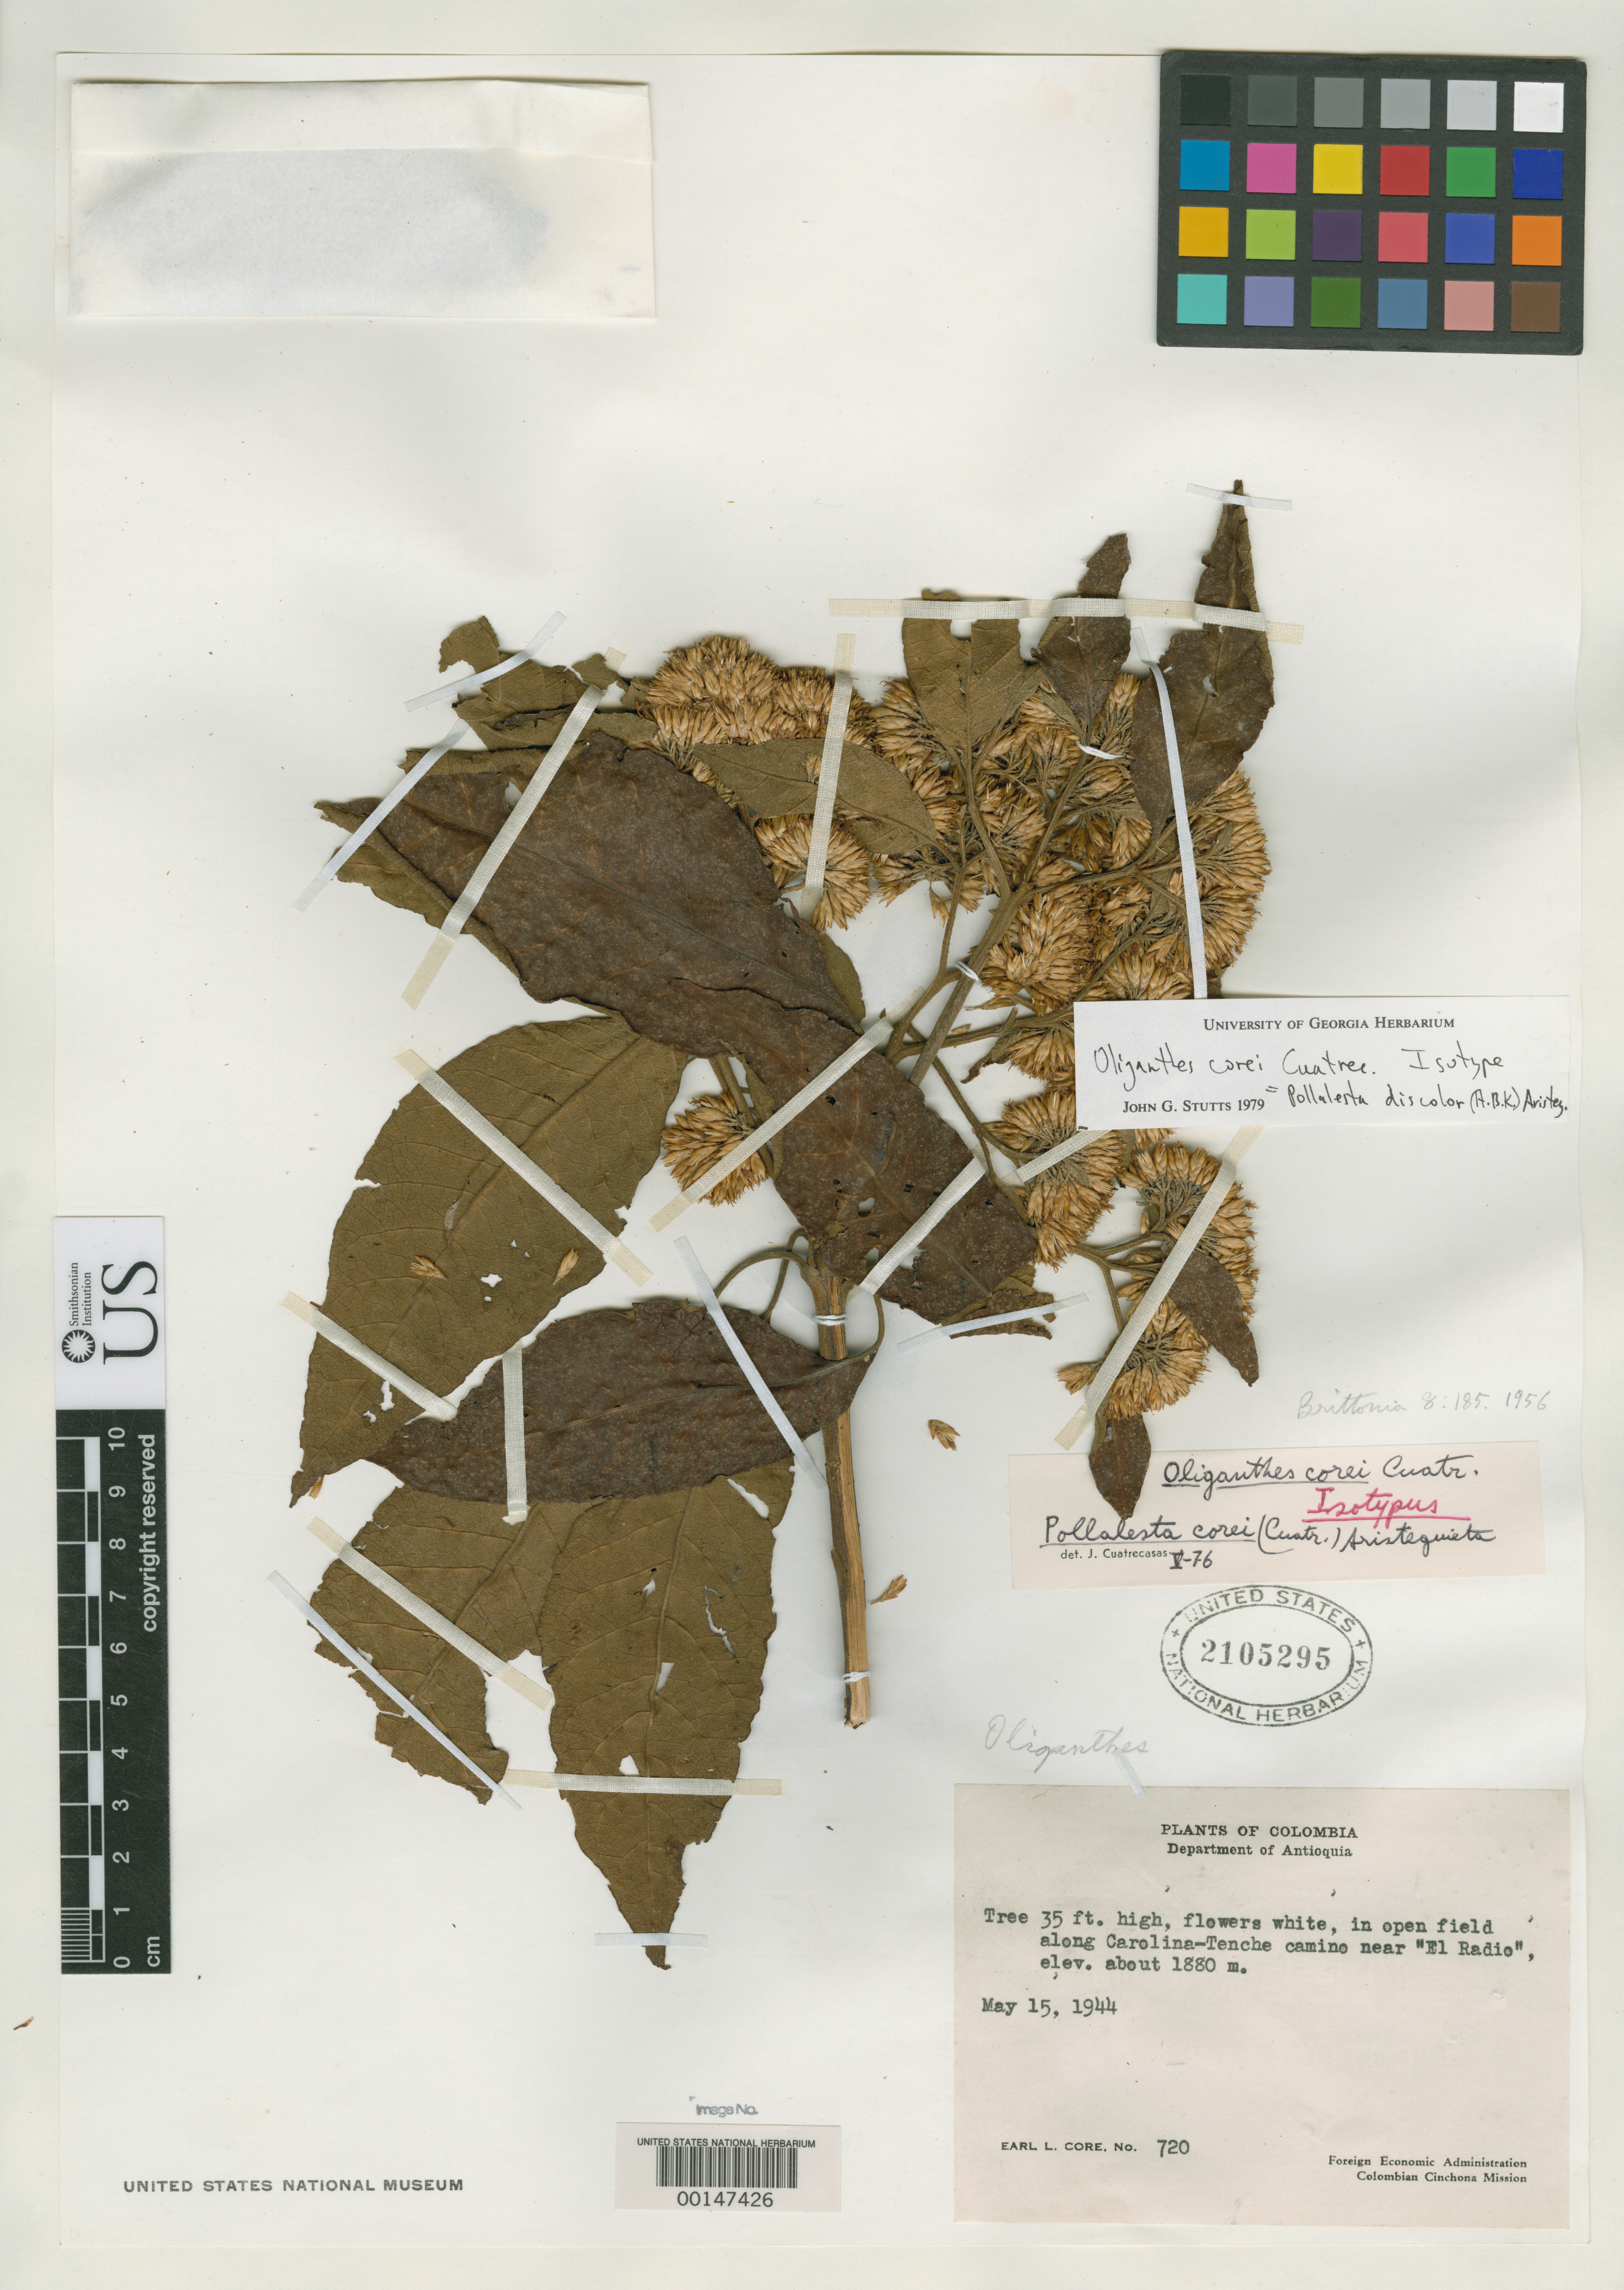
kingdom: Plantae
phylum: Tracheophyta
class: Magnoliopsida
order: Asterales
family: Asteraceae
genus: Oliganthes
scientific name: Oliganthes corei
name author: Cuatrec.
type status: Isotype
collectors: E. L. Core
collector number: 720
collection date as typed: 15 May 1944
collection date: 1944-05-15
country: Colombia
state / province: Antioquia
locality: Carolina-Tenche Road near "El Radio".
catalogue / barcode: US 2105295